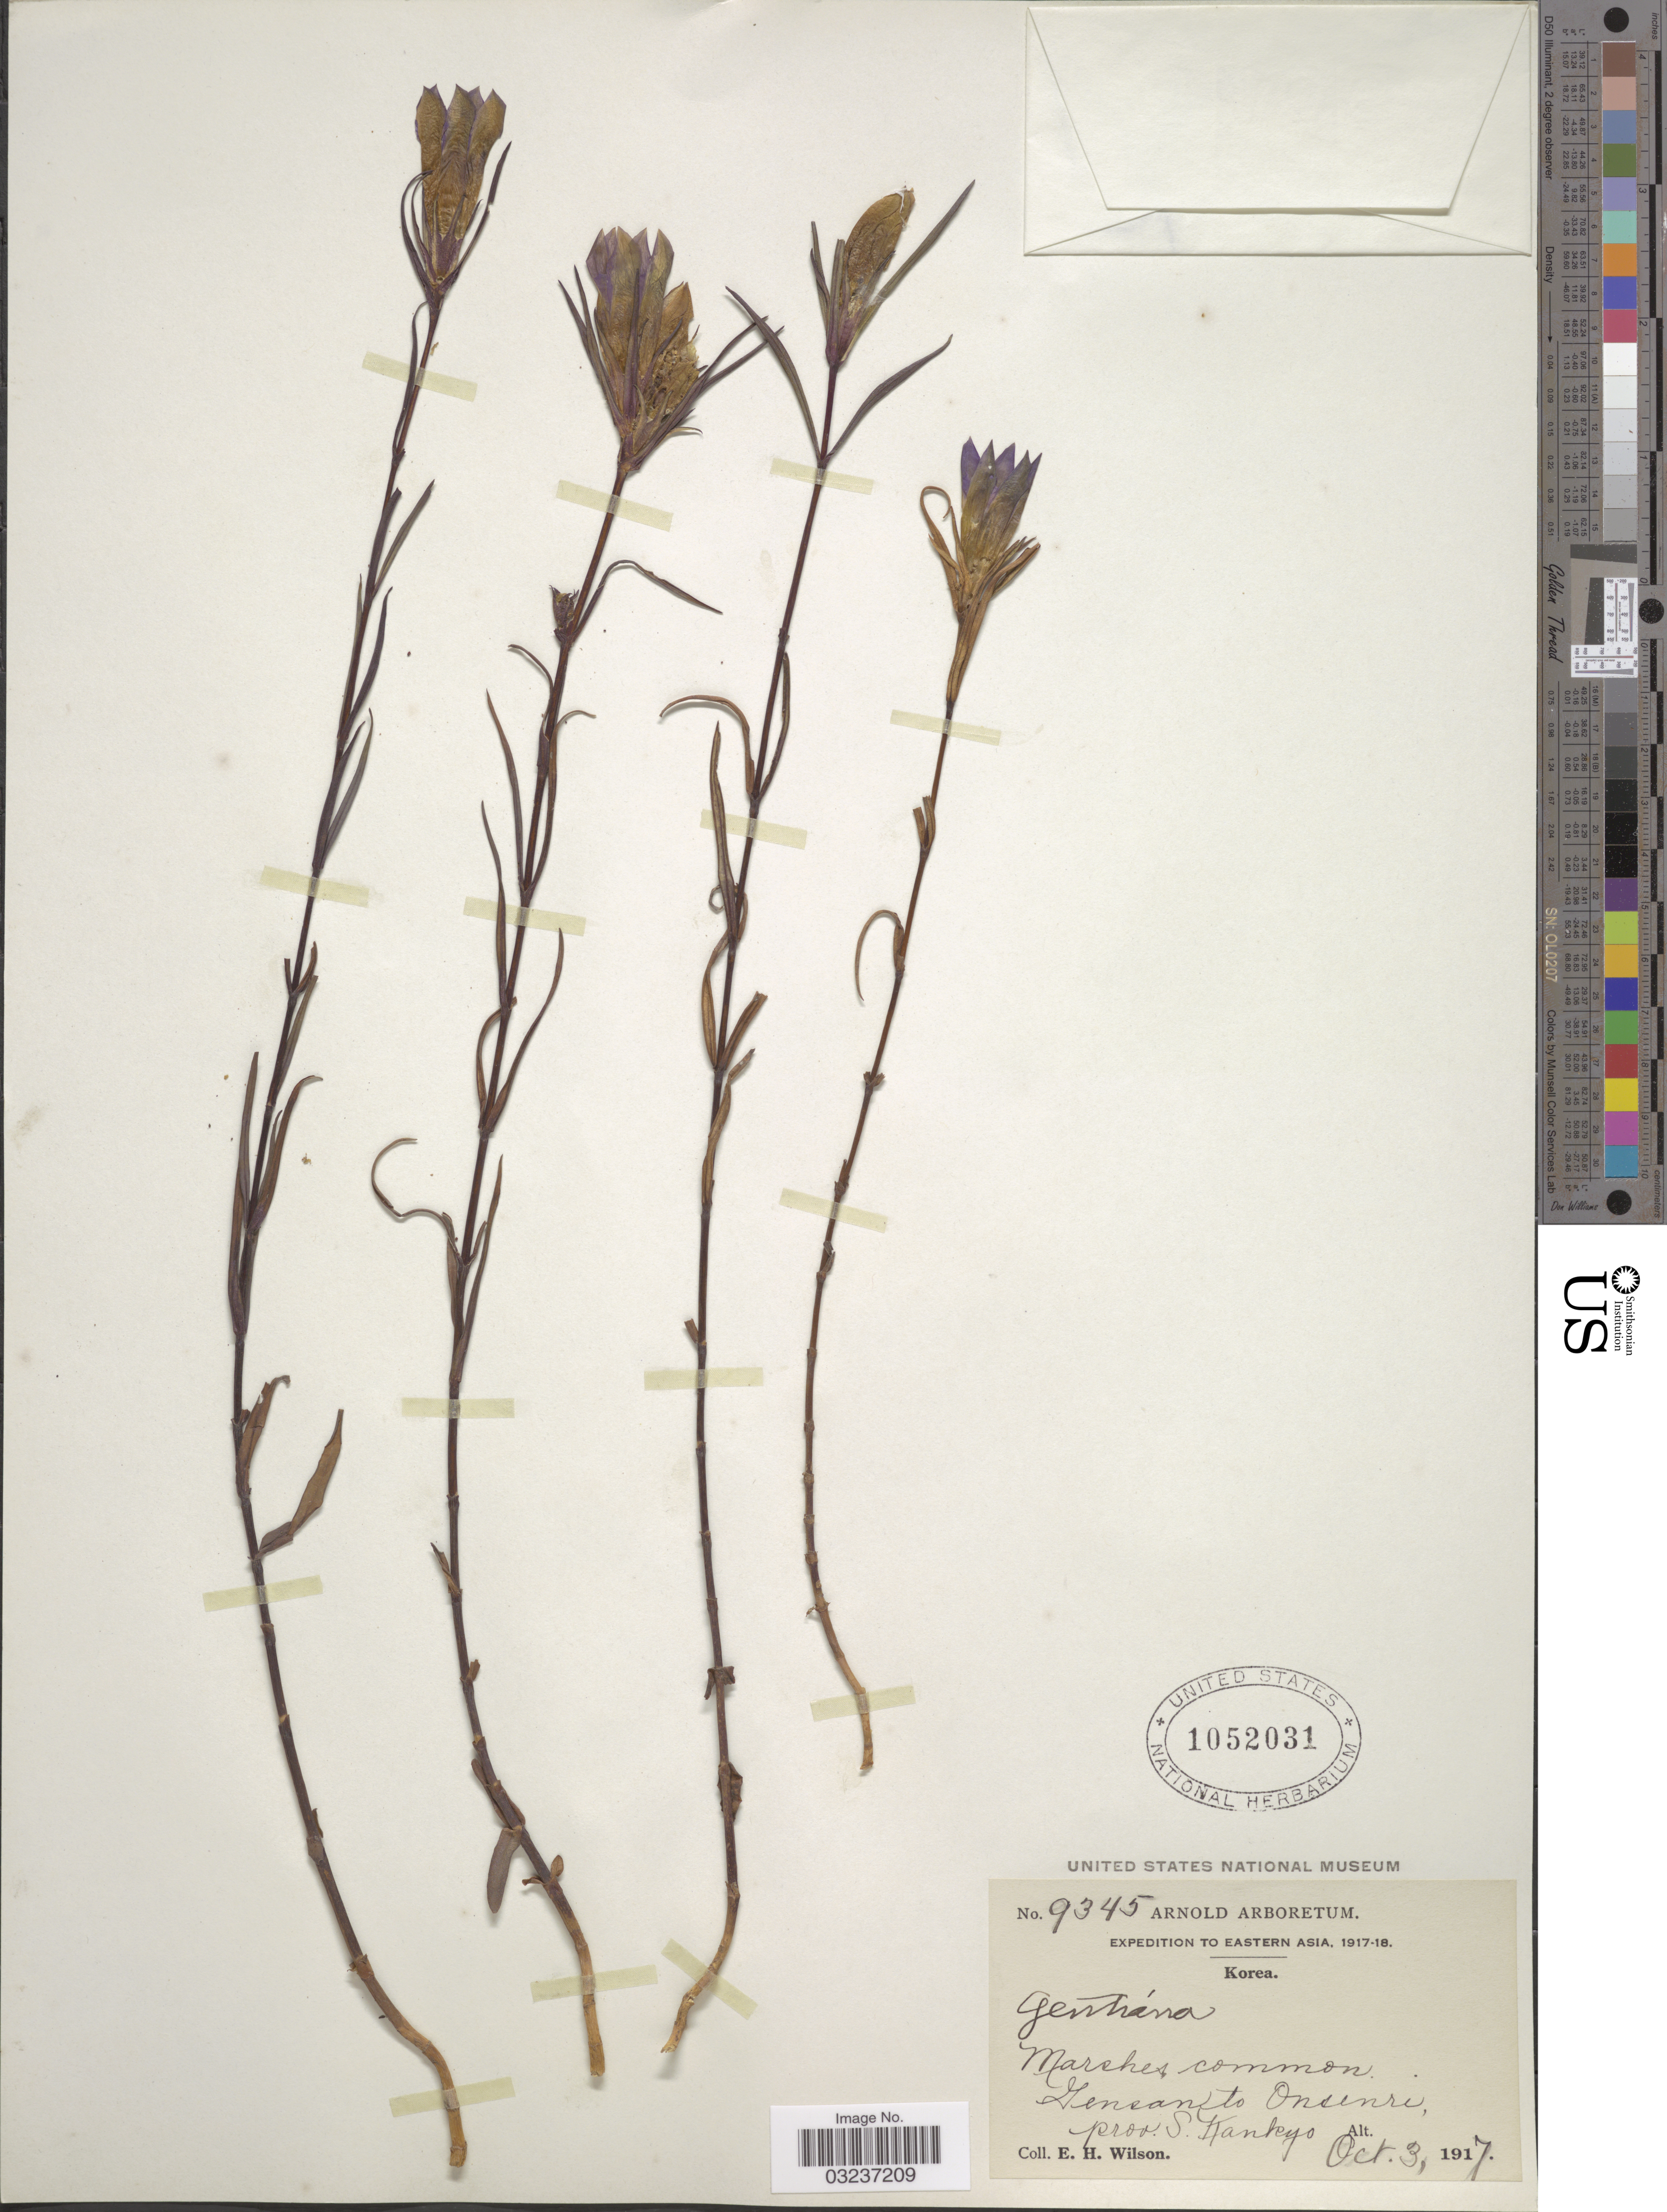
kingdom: Plantae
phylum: Tracheophyta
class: Magnoliopsida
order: Gentianales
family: Gentianaceae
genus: Gentiana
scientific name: Gentiana sp.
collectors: E. Wilson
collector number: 9345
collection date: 1917-10-03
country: North Korea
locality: Eastern Asia. Gensan to Onseri, prov. S. Kankyo.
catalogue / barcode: US 1052031